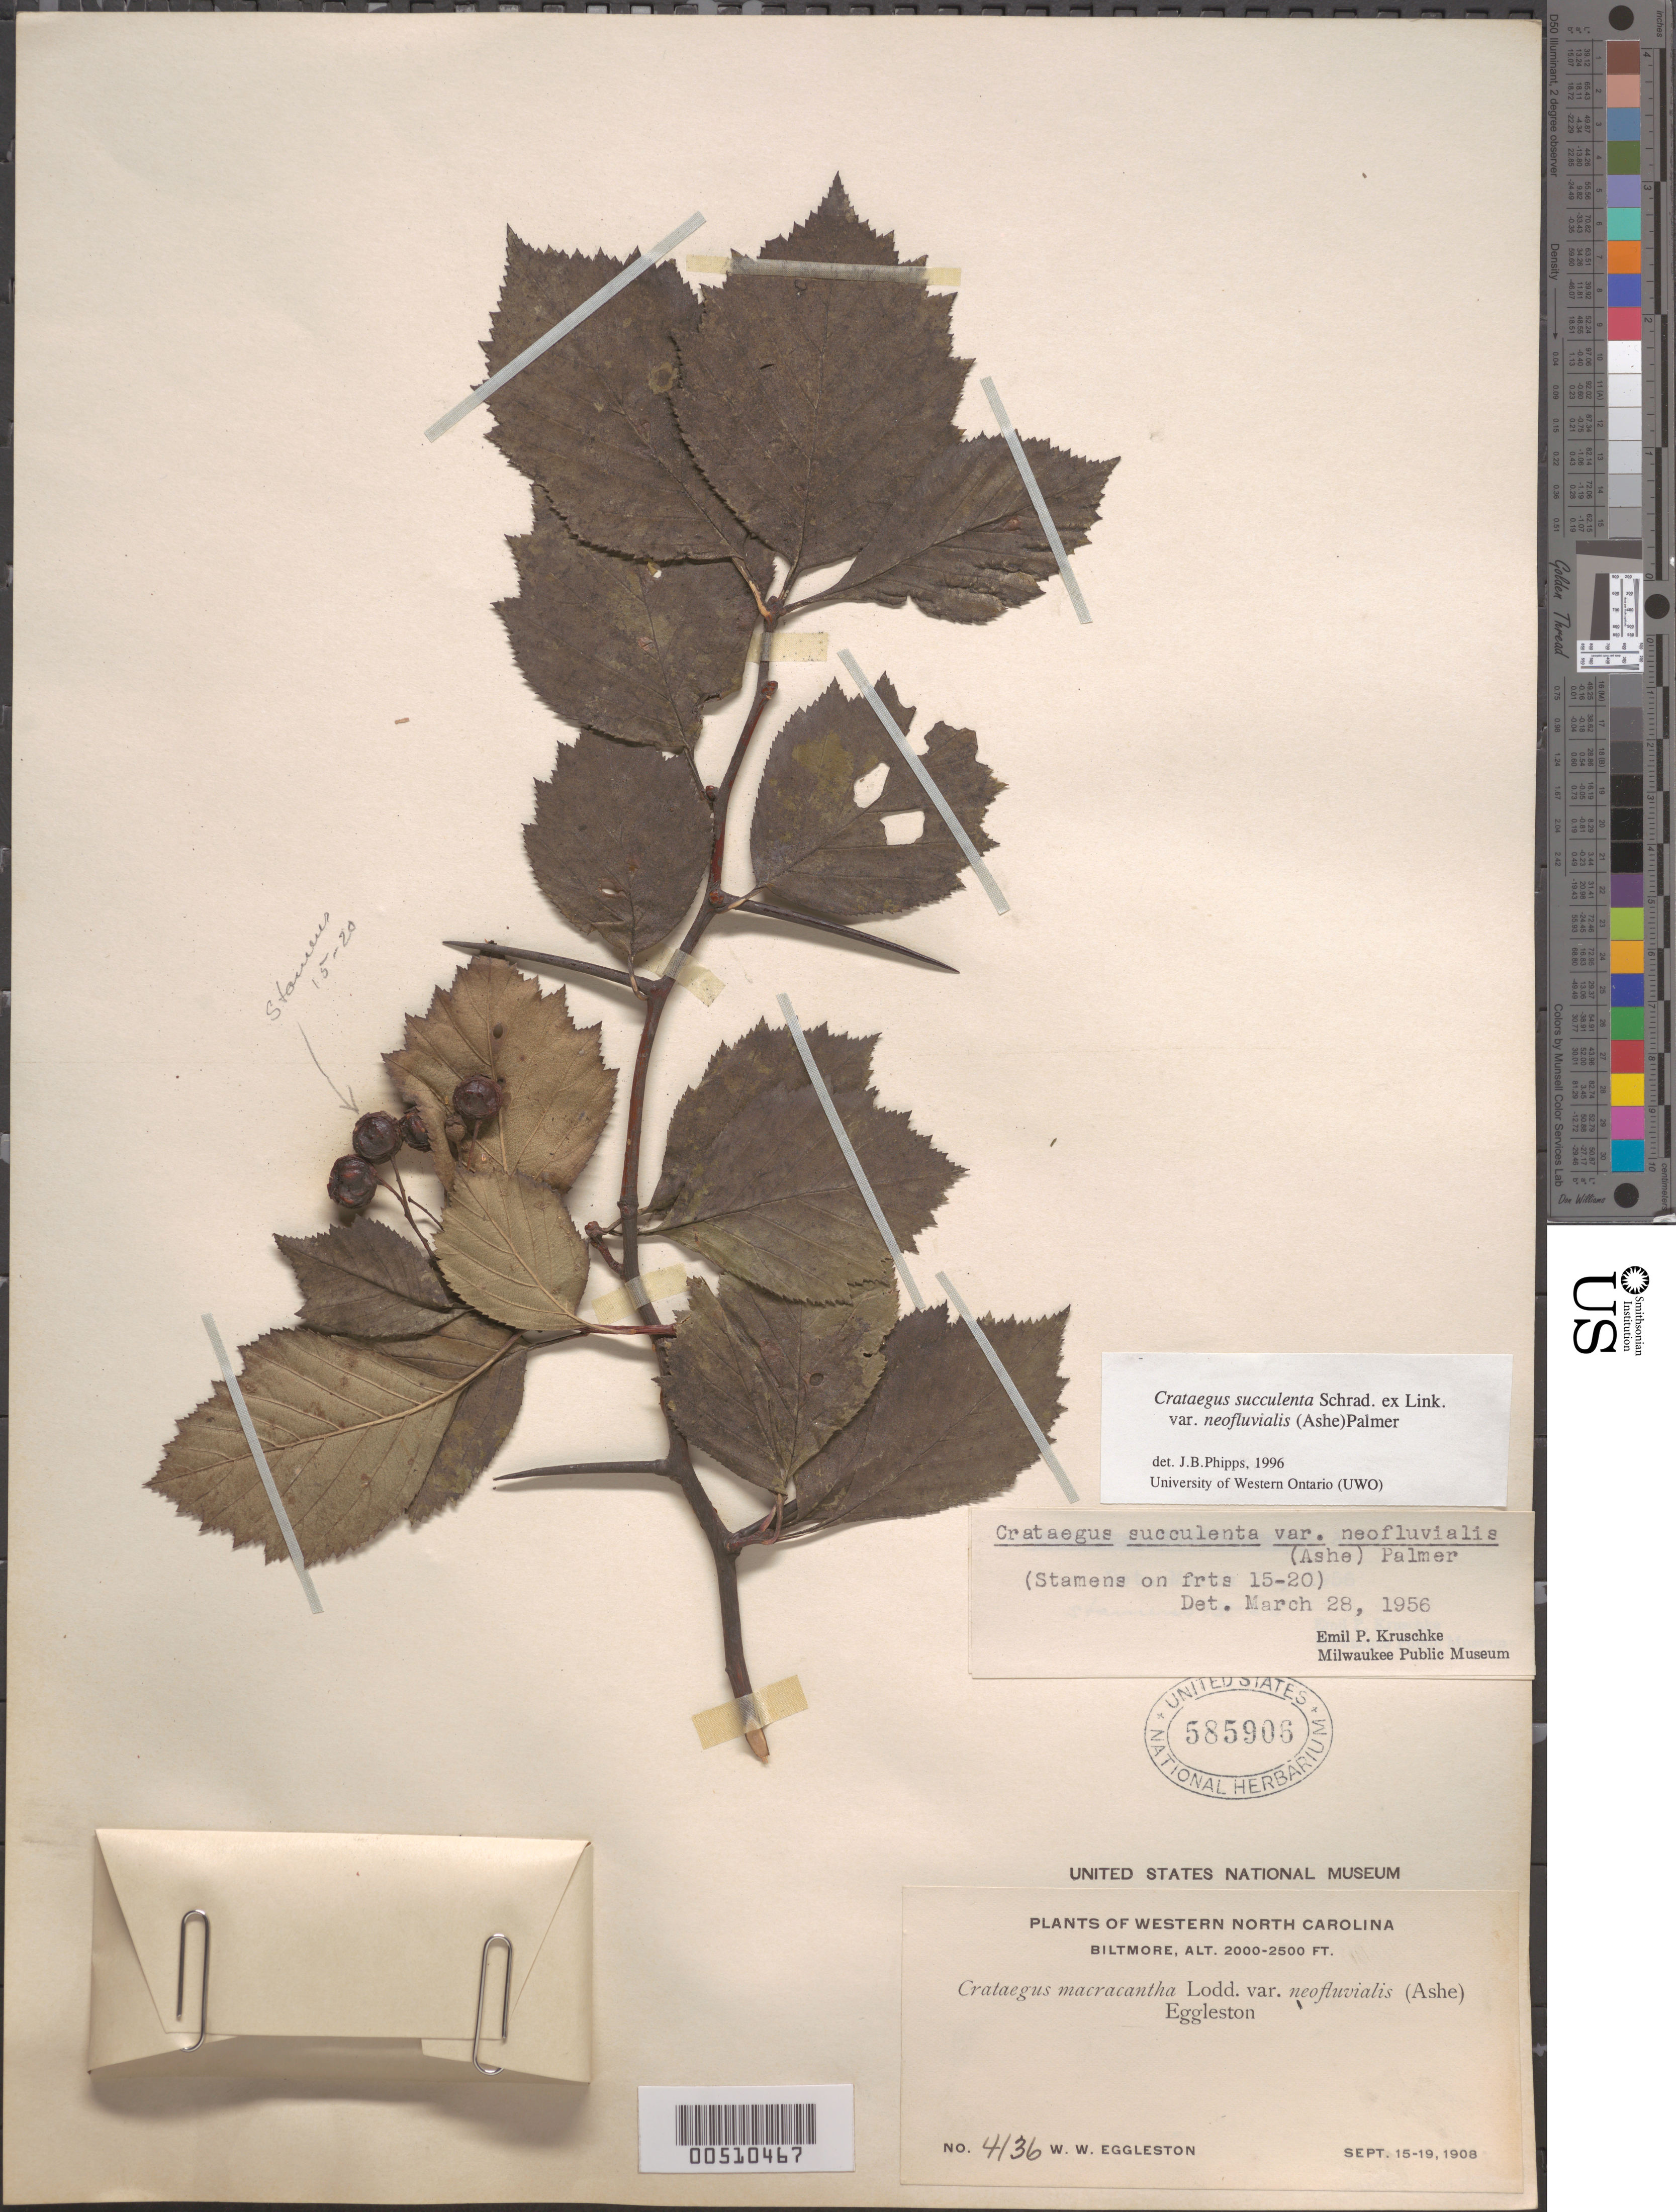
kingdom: Plantae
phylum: Tracheophyta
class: Magnoliopsida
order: Rosales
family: Rosaceae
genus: Crataegus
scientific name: Crataegus succulenta var. neofluvialis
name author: Schrad. ex Link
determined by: Kruschke, Emil Paul, (MIL), Milwaukee Public Museum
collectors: W. W. Eggleston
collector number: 4136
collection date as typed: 15 Sep 1908 to 19 Sep 1908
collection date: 1908-09-15/1908-09-19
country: United States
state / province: North Carolina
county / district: Buncombe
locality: Biltmore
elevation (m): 610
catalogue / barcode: US 585906